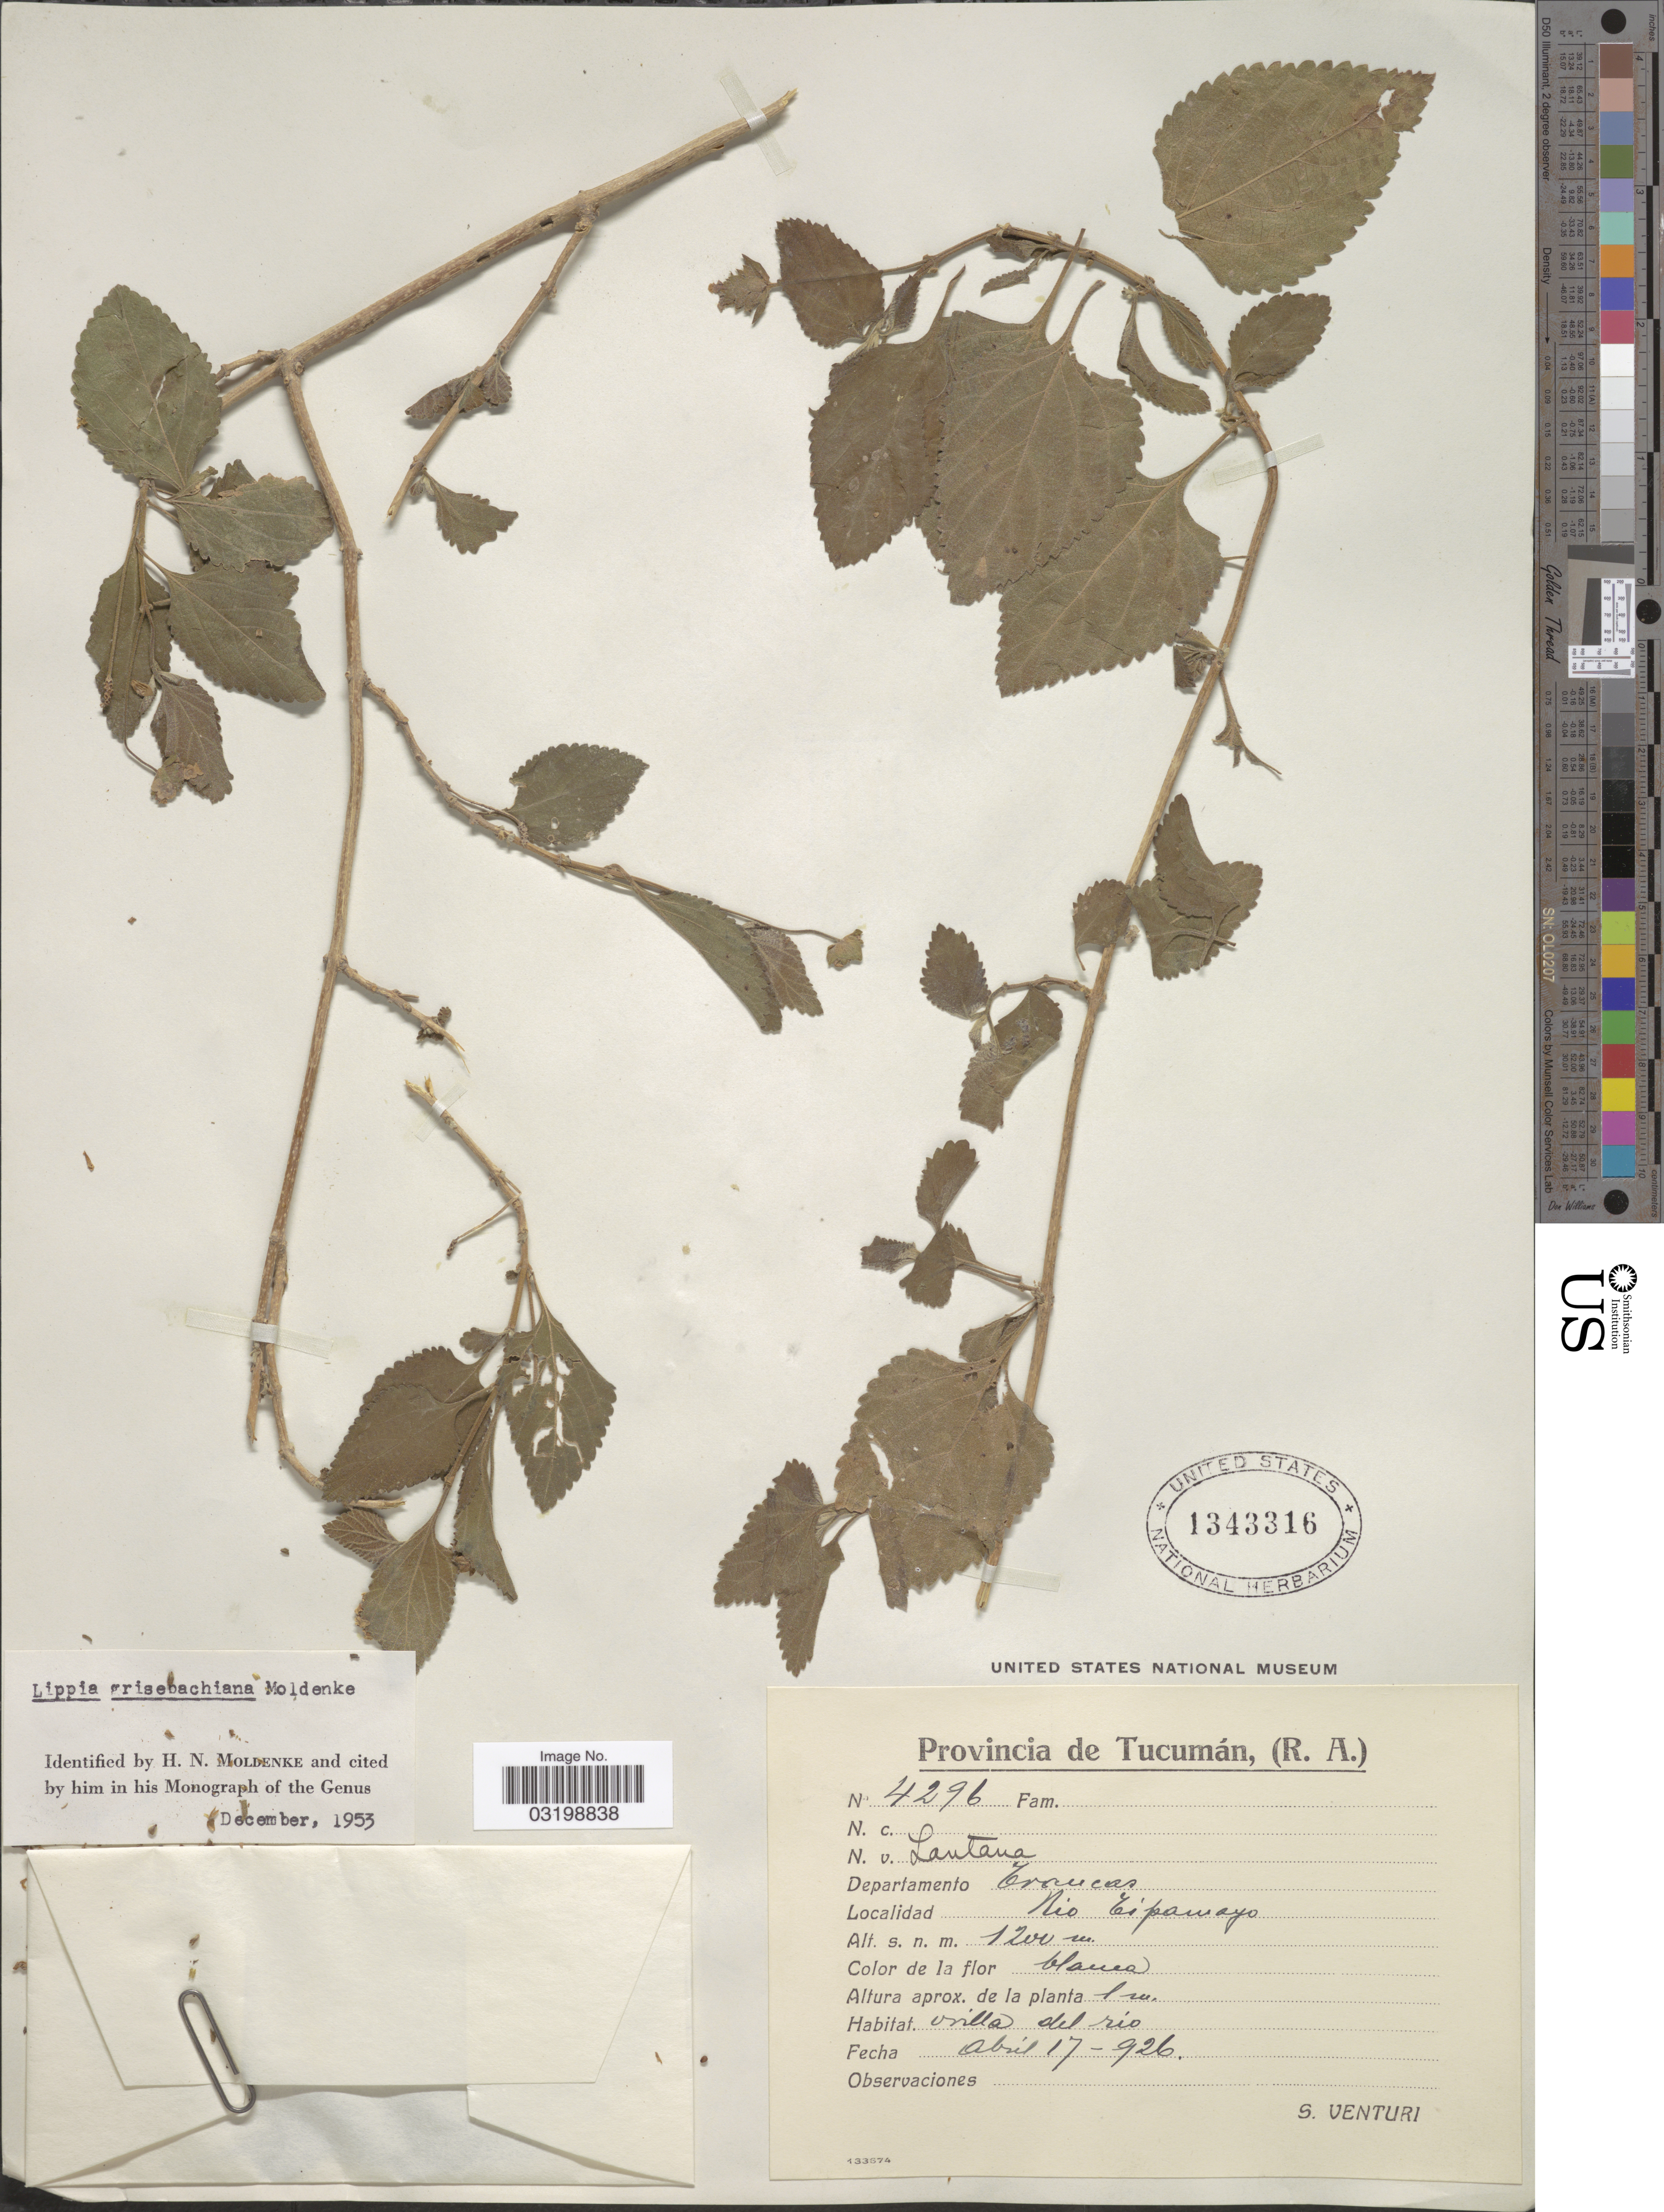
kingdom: Plantae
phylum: Tracheophyta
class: Magnoliopsida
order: Lamiales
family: Verbenaceae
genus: Lippia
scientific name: Lippia grisebachiana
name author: Moldenke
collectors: S. Venturi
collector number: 4296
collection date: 1926-04-17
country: Argentina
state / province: Tucuman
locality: Departamento Trancas. Rio Tipamayo.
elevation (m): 1200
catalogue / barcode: US 1343316